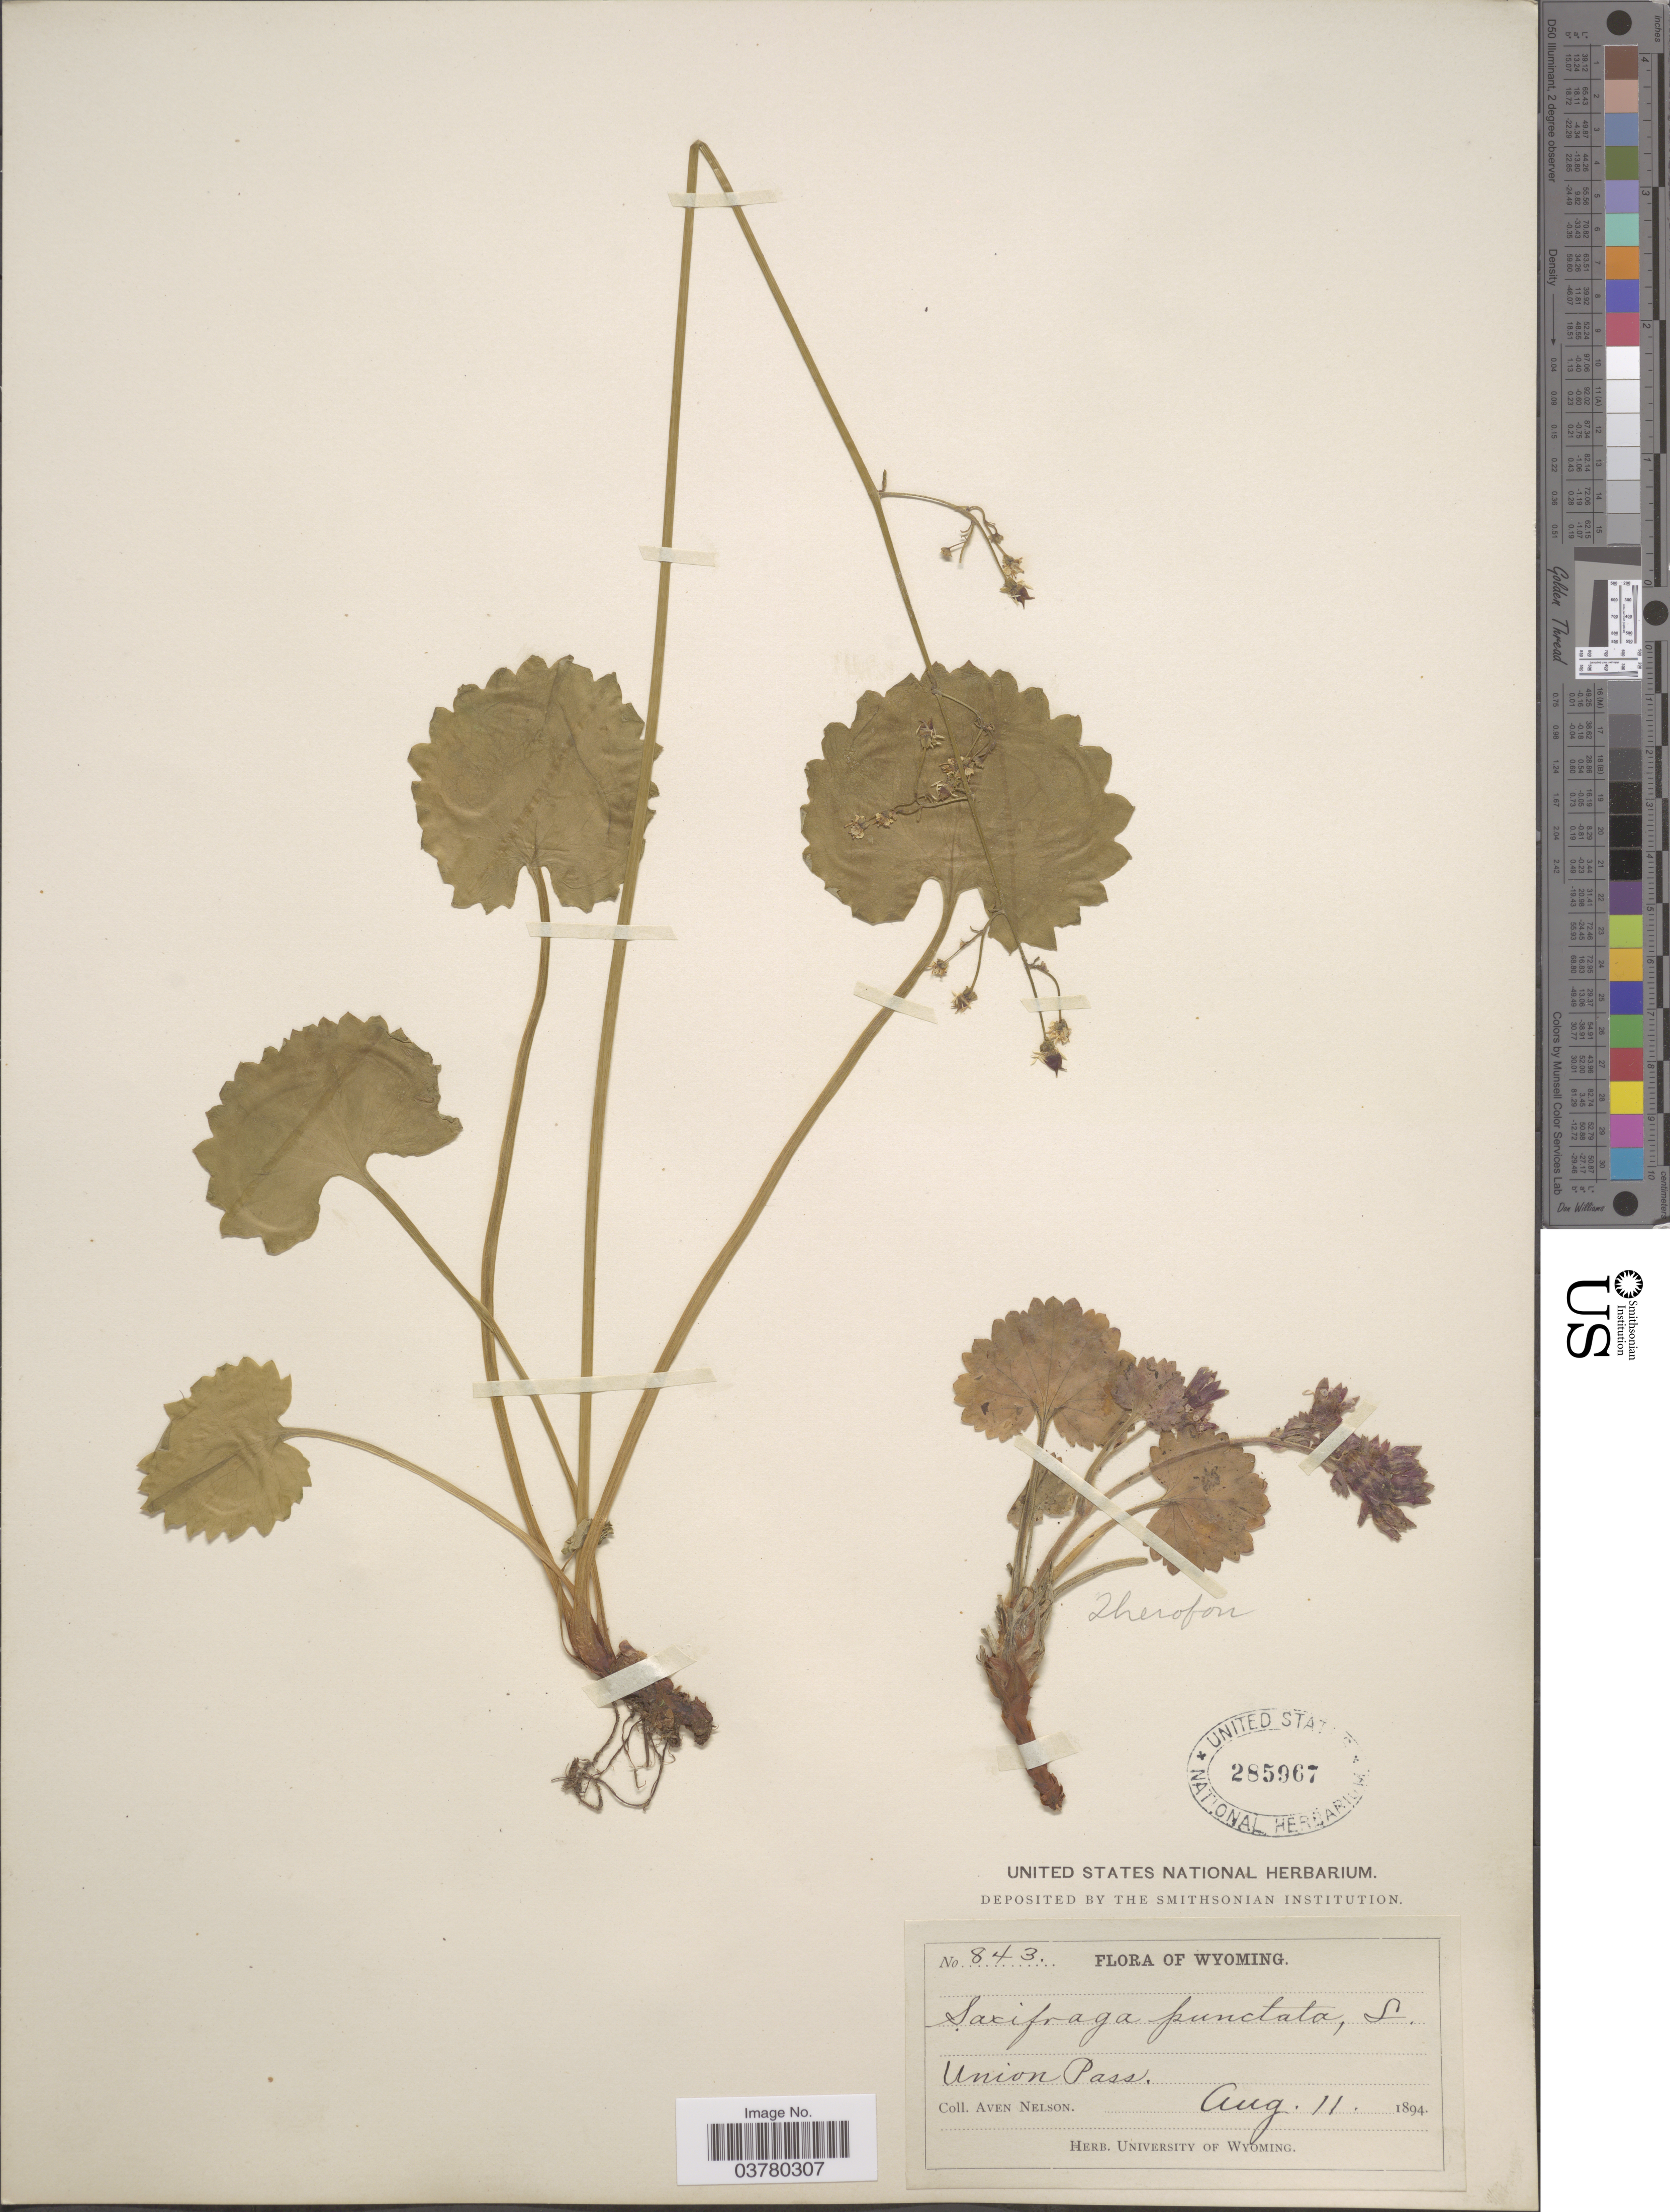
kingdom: Plantae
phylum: Tracheophyta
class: Magnoliopsida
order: Saxifragales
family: Saxifragaceae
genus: Micranthes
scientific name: Micranthes odontoloma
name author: (Piper) A. Heller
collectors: A. Nelson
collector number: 843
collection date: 1894-08-11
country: United States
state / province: Wyoming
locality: Union Pass.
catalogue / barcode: US 285967